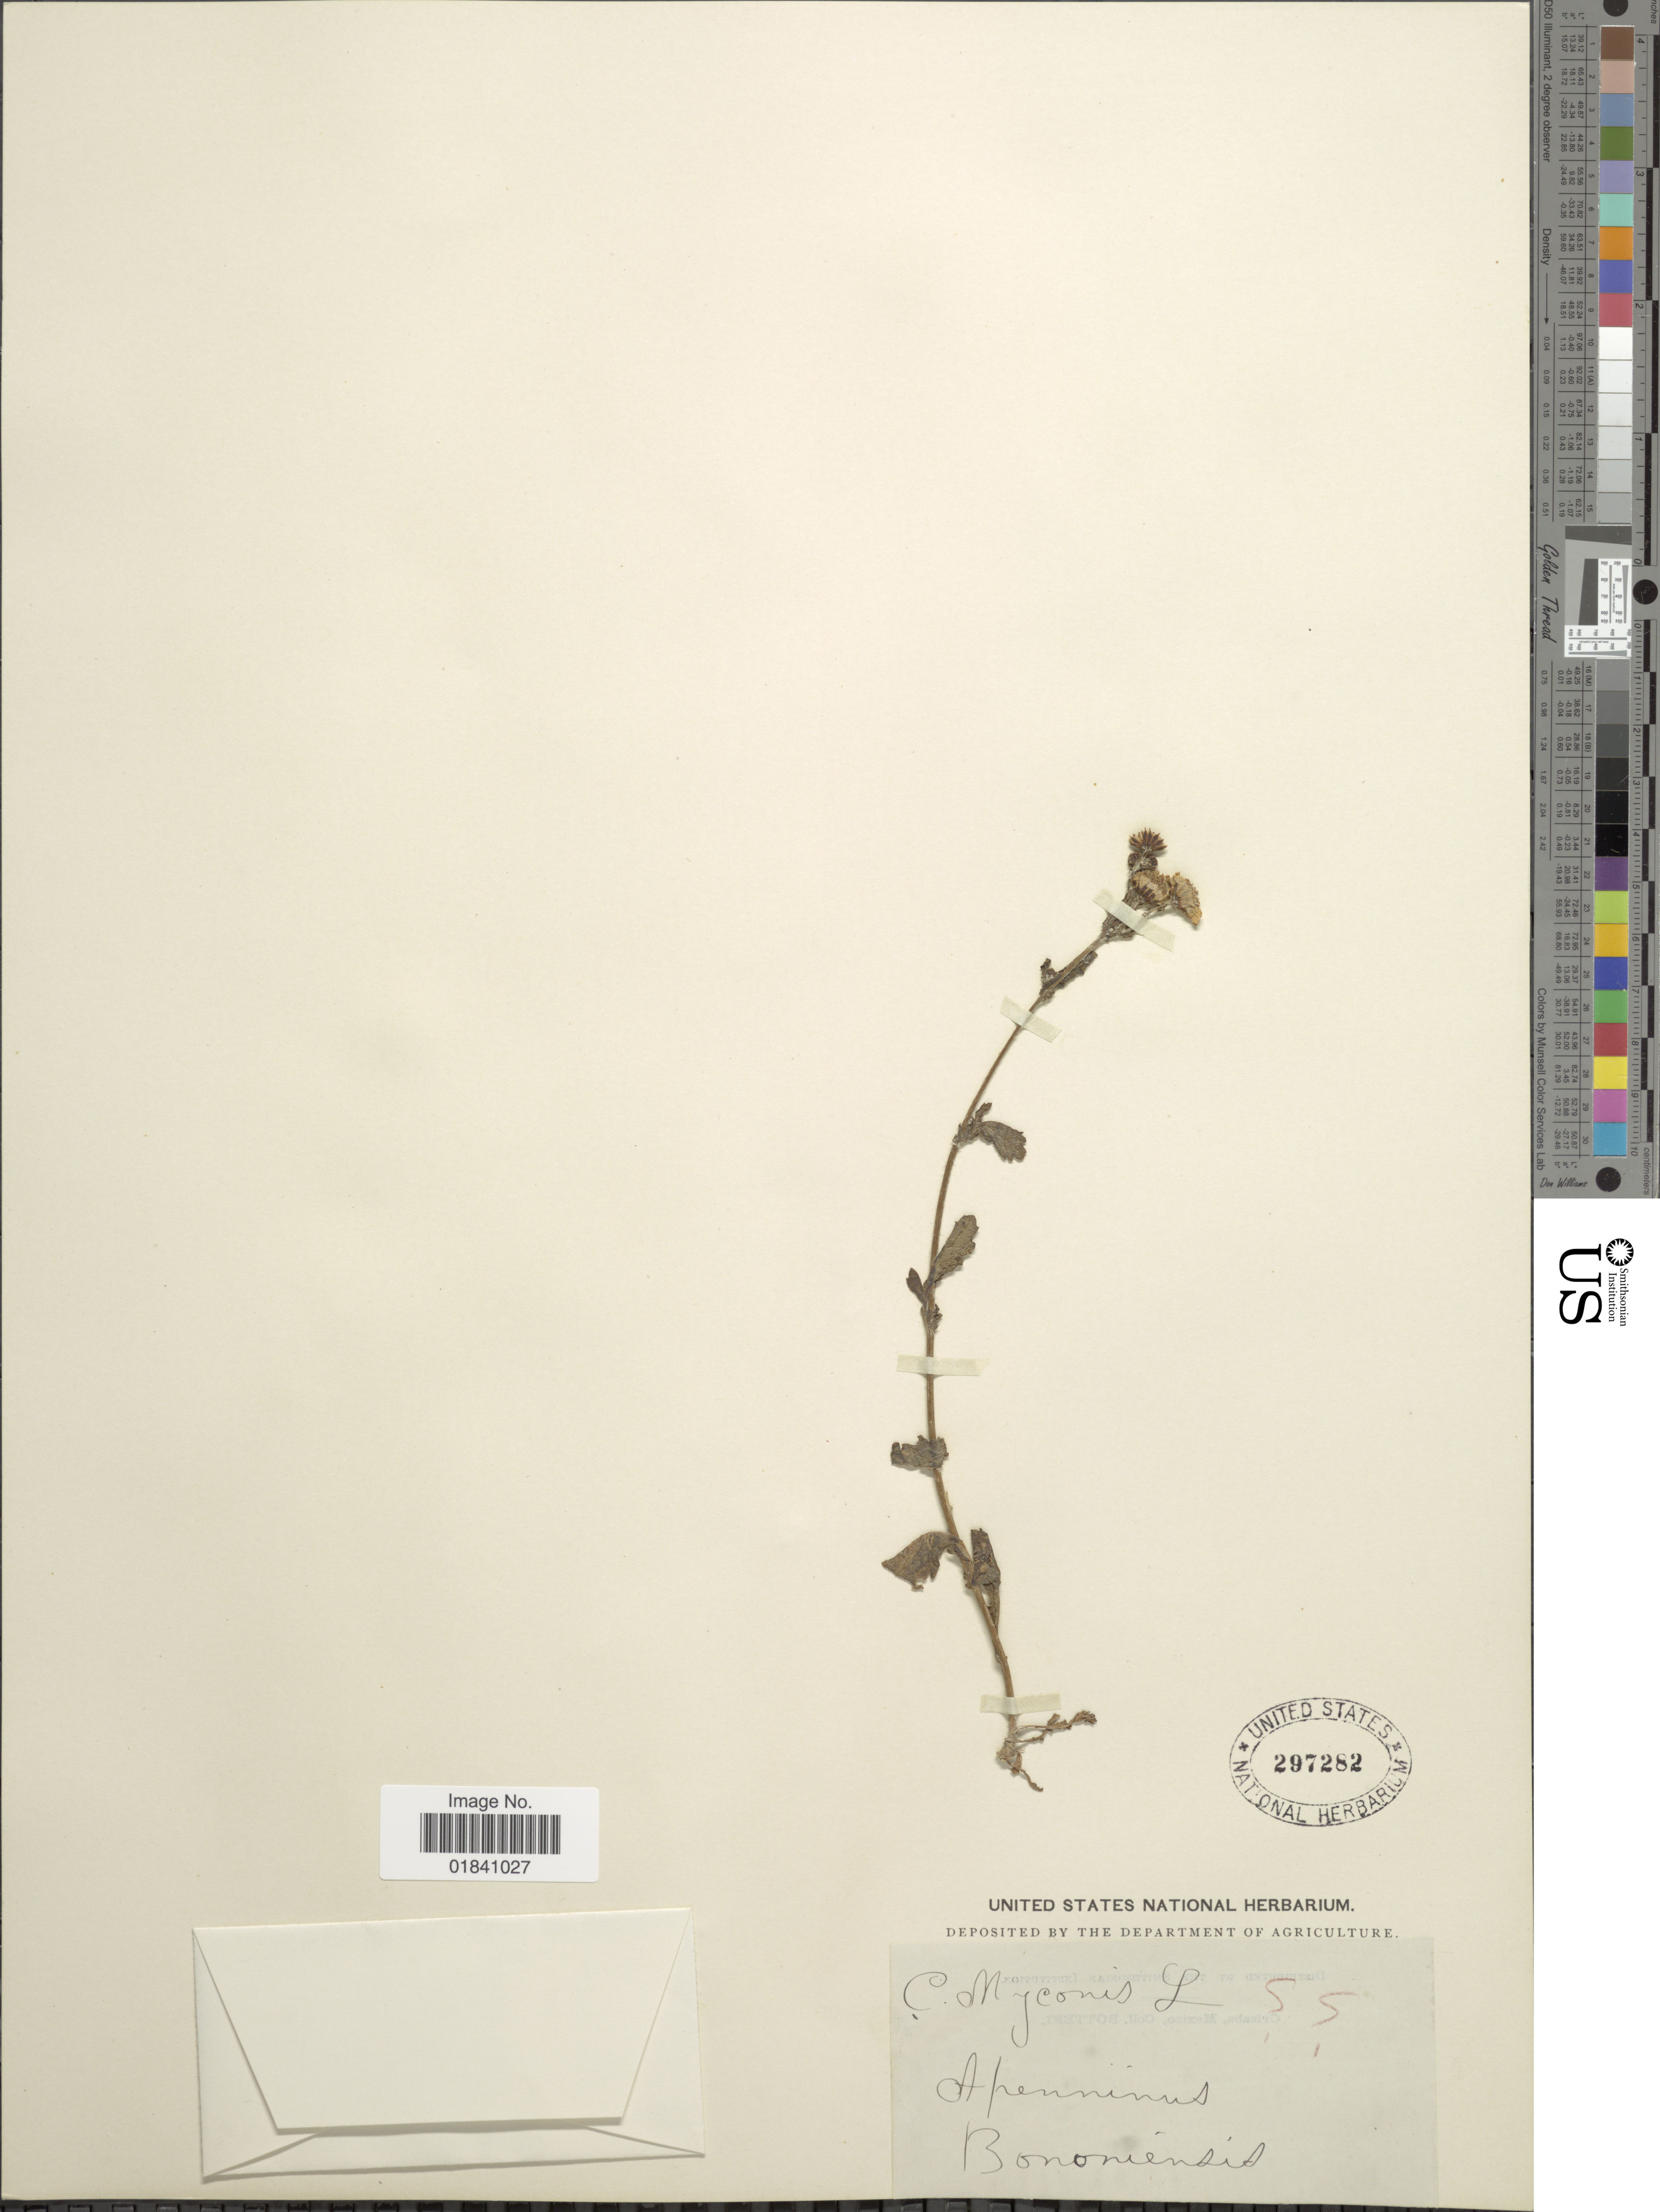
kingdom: Plantae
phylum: Tracheophyta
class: Magnoliopsida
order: Asterales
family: Asteraceae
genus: Senecio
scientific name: Senecio sp.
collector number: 55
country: Italy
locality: Apenninnus. Bononiensis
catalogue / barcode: US 297282